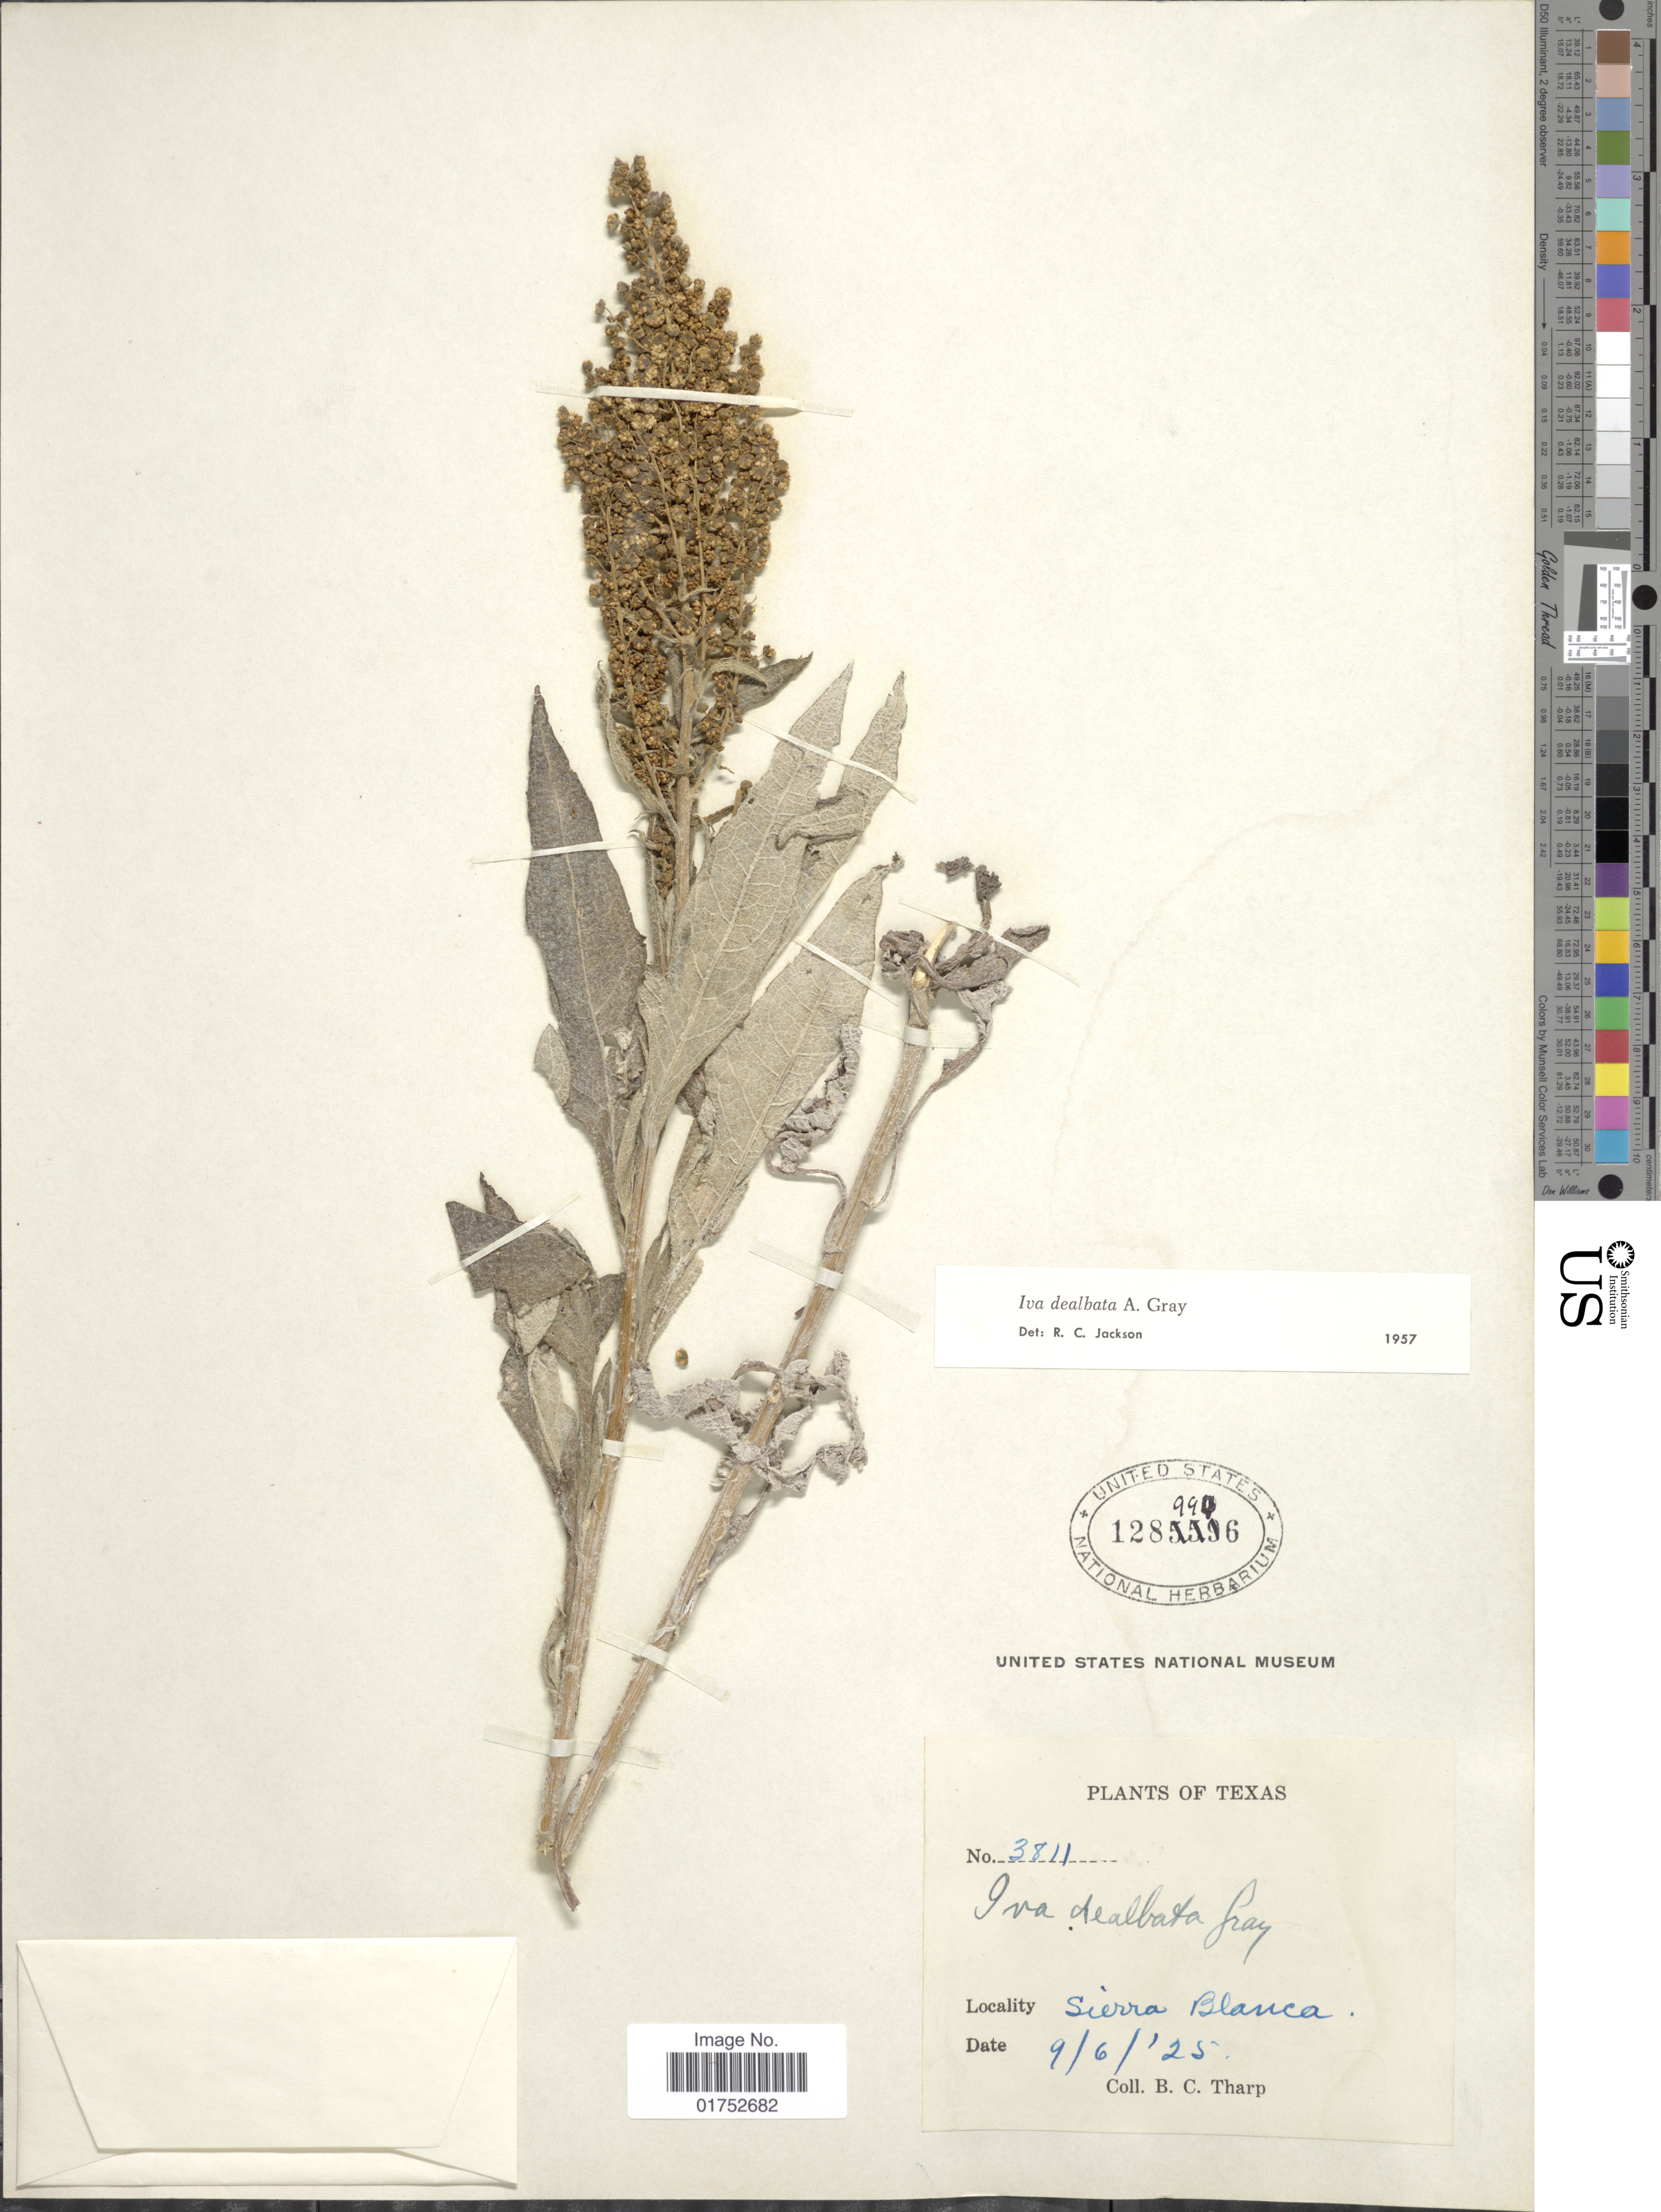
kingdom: Plantae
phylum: Tracheophyta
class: Magnoliopsida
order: Asterales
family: Asteraceae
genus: Iva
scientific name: Iva dealbata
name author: A. Gray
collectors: B. C. Tharp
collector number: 3811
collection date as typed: Transcribed d/m/y: 6/9/25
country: United States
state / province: Texas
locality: Sierra Blanca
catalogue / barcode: US 1289946